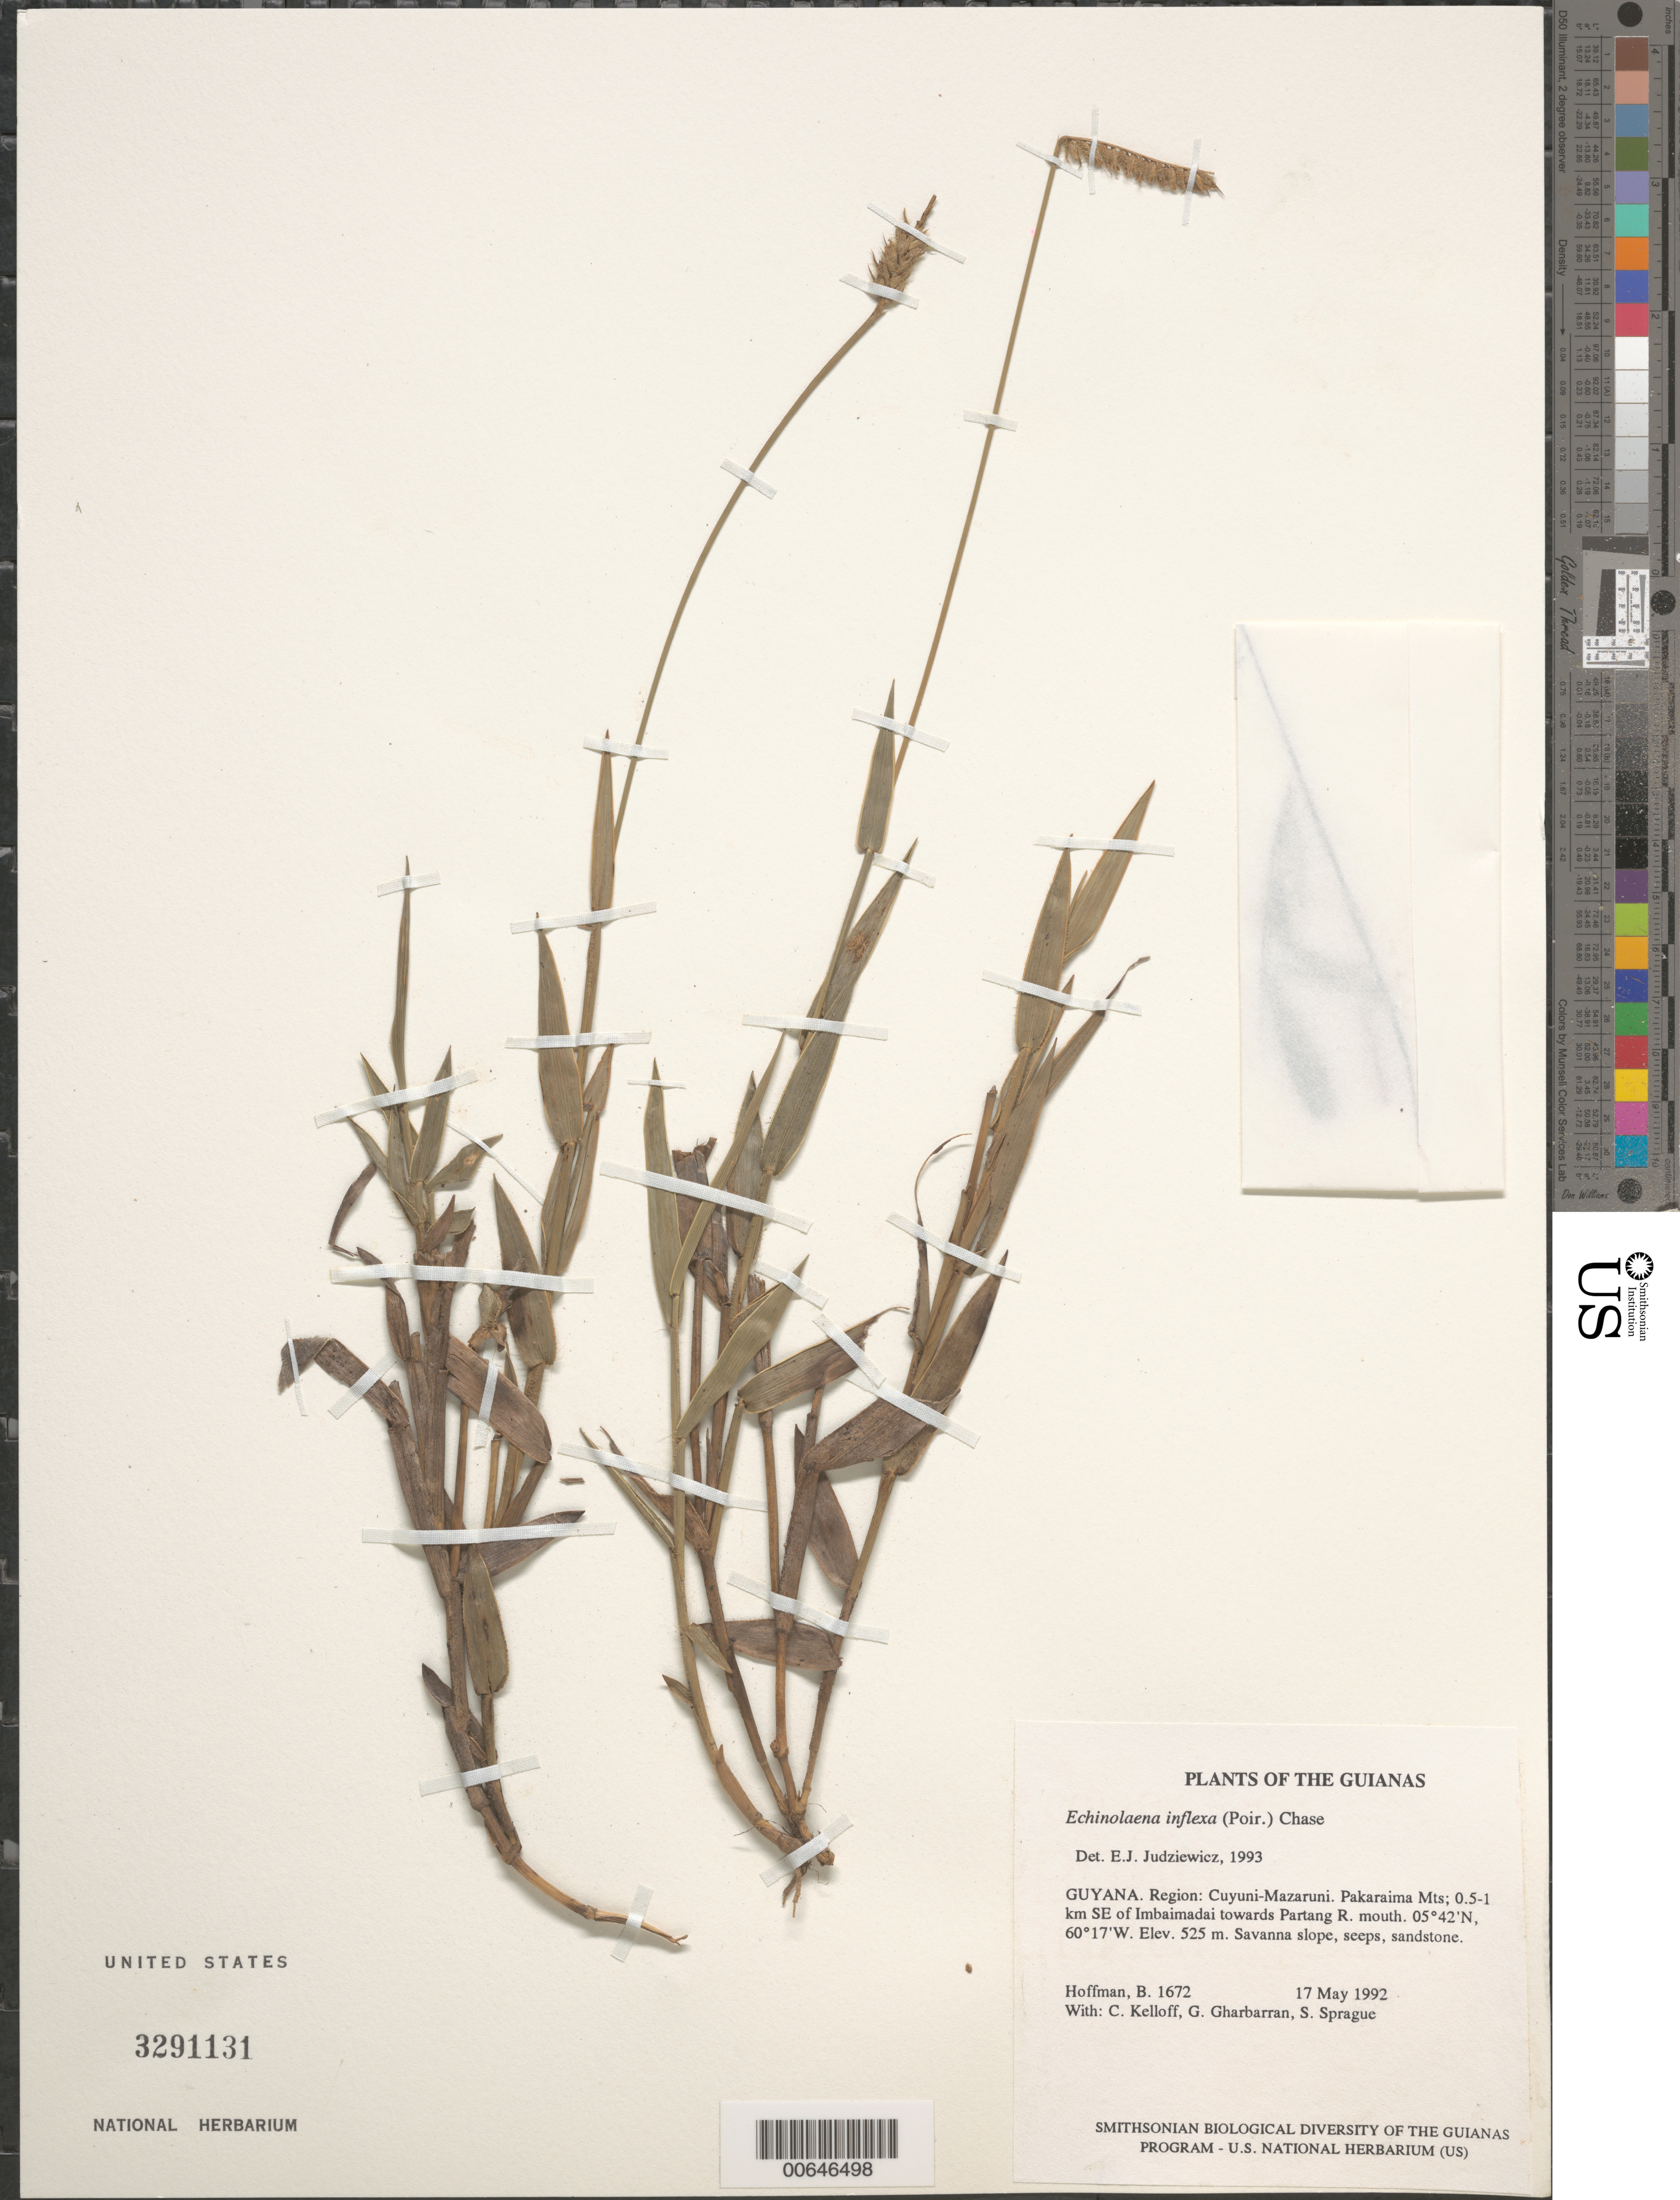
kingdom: Plantae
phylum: Tracheophyta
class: Liliopsida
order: Poales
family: Poaceae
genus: Echinolaena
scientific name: Echinolaena inflexa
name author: (Poir.) Chase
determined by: Judziewicz, E. J.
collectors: B. Hoffman, C. L. Kelloff, G. Gharbarran & S. Sprague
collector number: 1672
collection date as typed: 17 May 1992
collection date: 1992-05-17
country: Guyana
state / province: Cuyuni-Mazaruni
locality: Pakaraima Mts; 0.5-1 km SE of Imbaimadai towards Partang River mouth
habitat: Savanna slope, seeps, sandstone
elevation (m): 525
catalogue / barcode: US 3291131